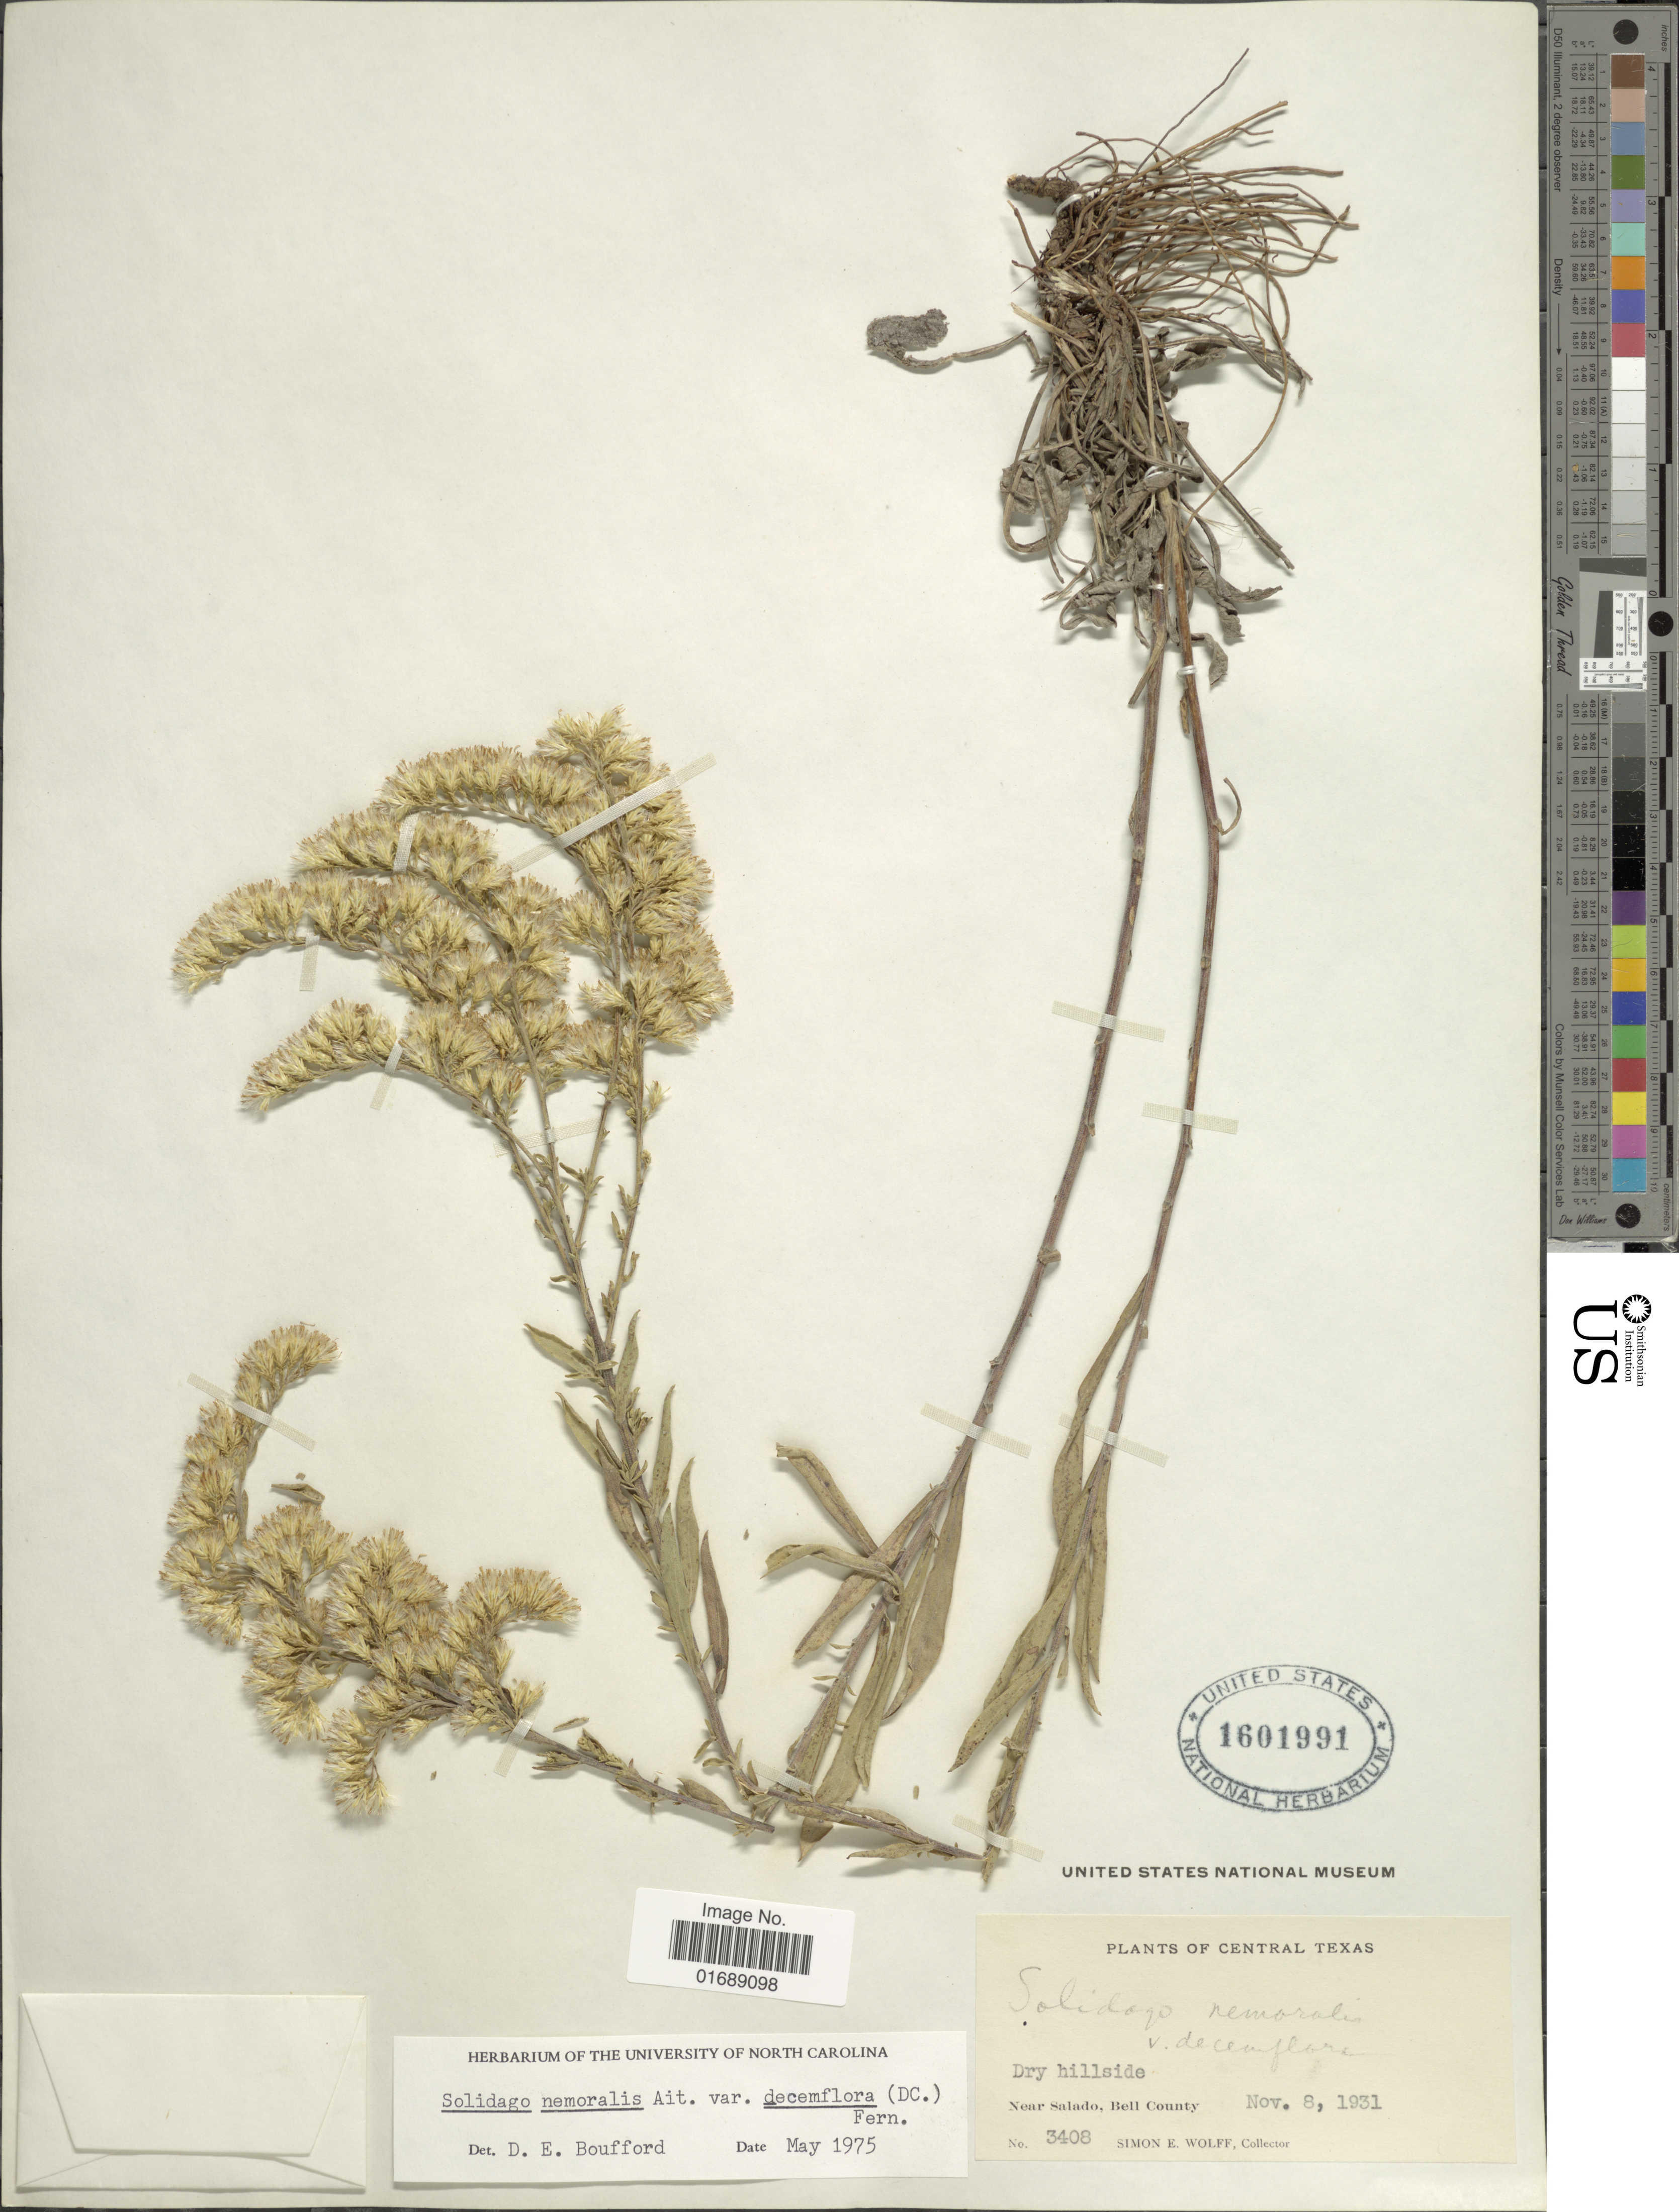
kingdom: Plantae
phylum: Tracheophyta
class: Magnoliopsida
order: Asterales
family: Asteraceae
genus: Solidago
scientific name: Solidago nemoralis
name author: Aiton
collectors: S. E. Wolff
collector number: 3408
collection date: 1931-11-08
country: United States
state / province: Texas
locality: Central Texas, Near Salado, Bell County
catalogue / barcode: US 1601991